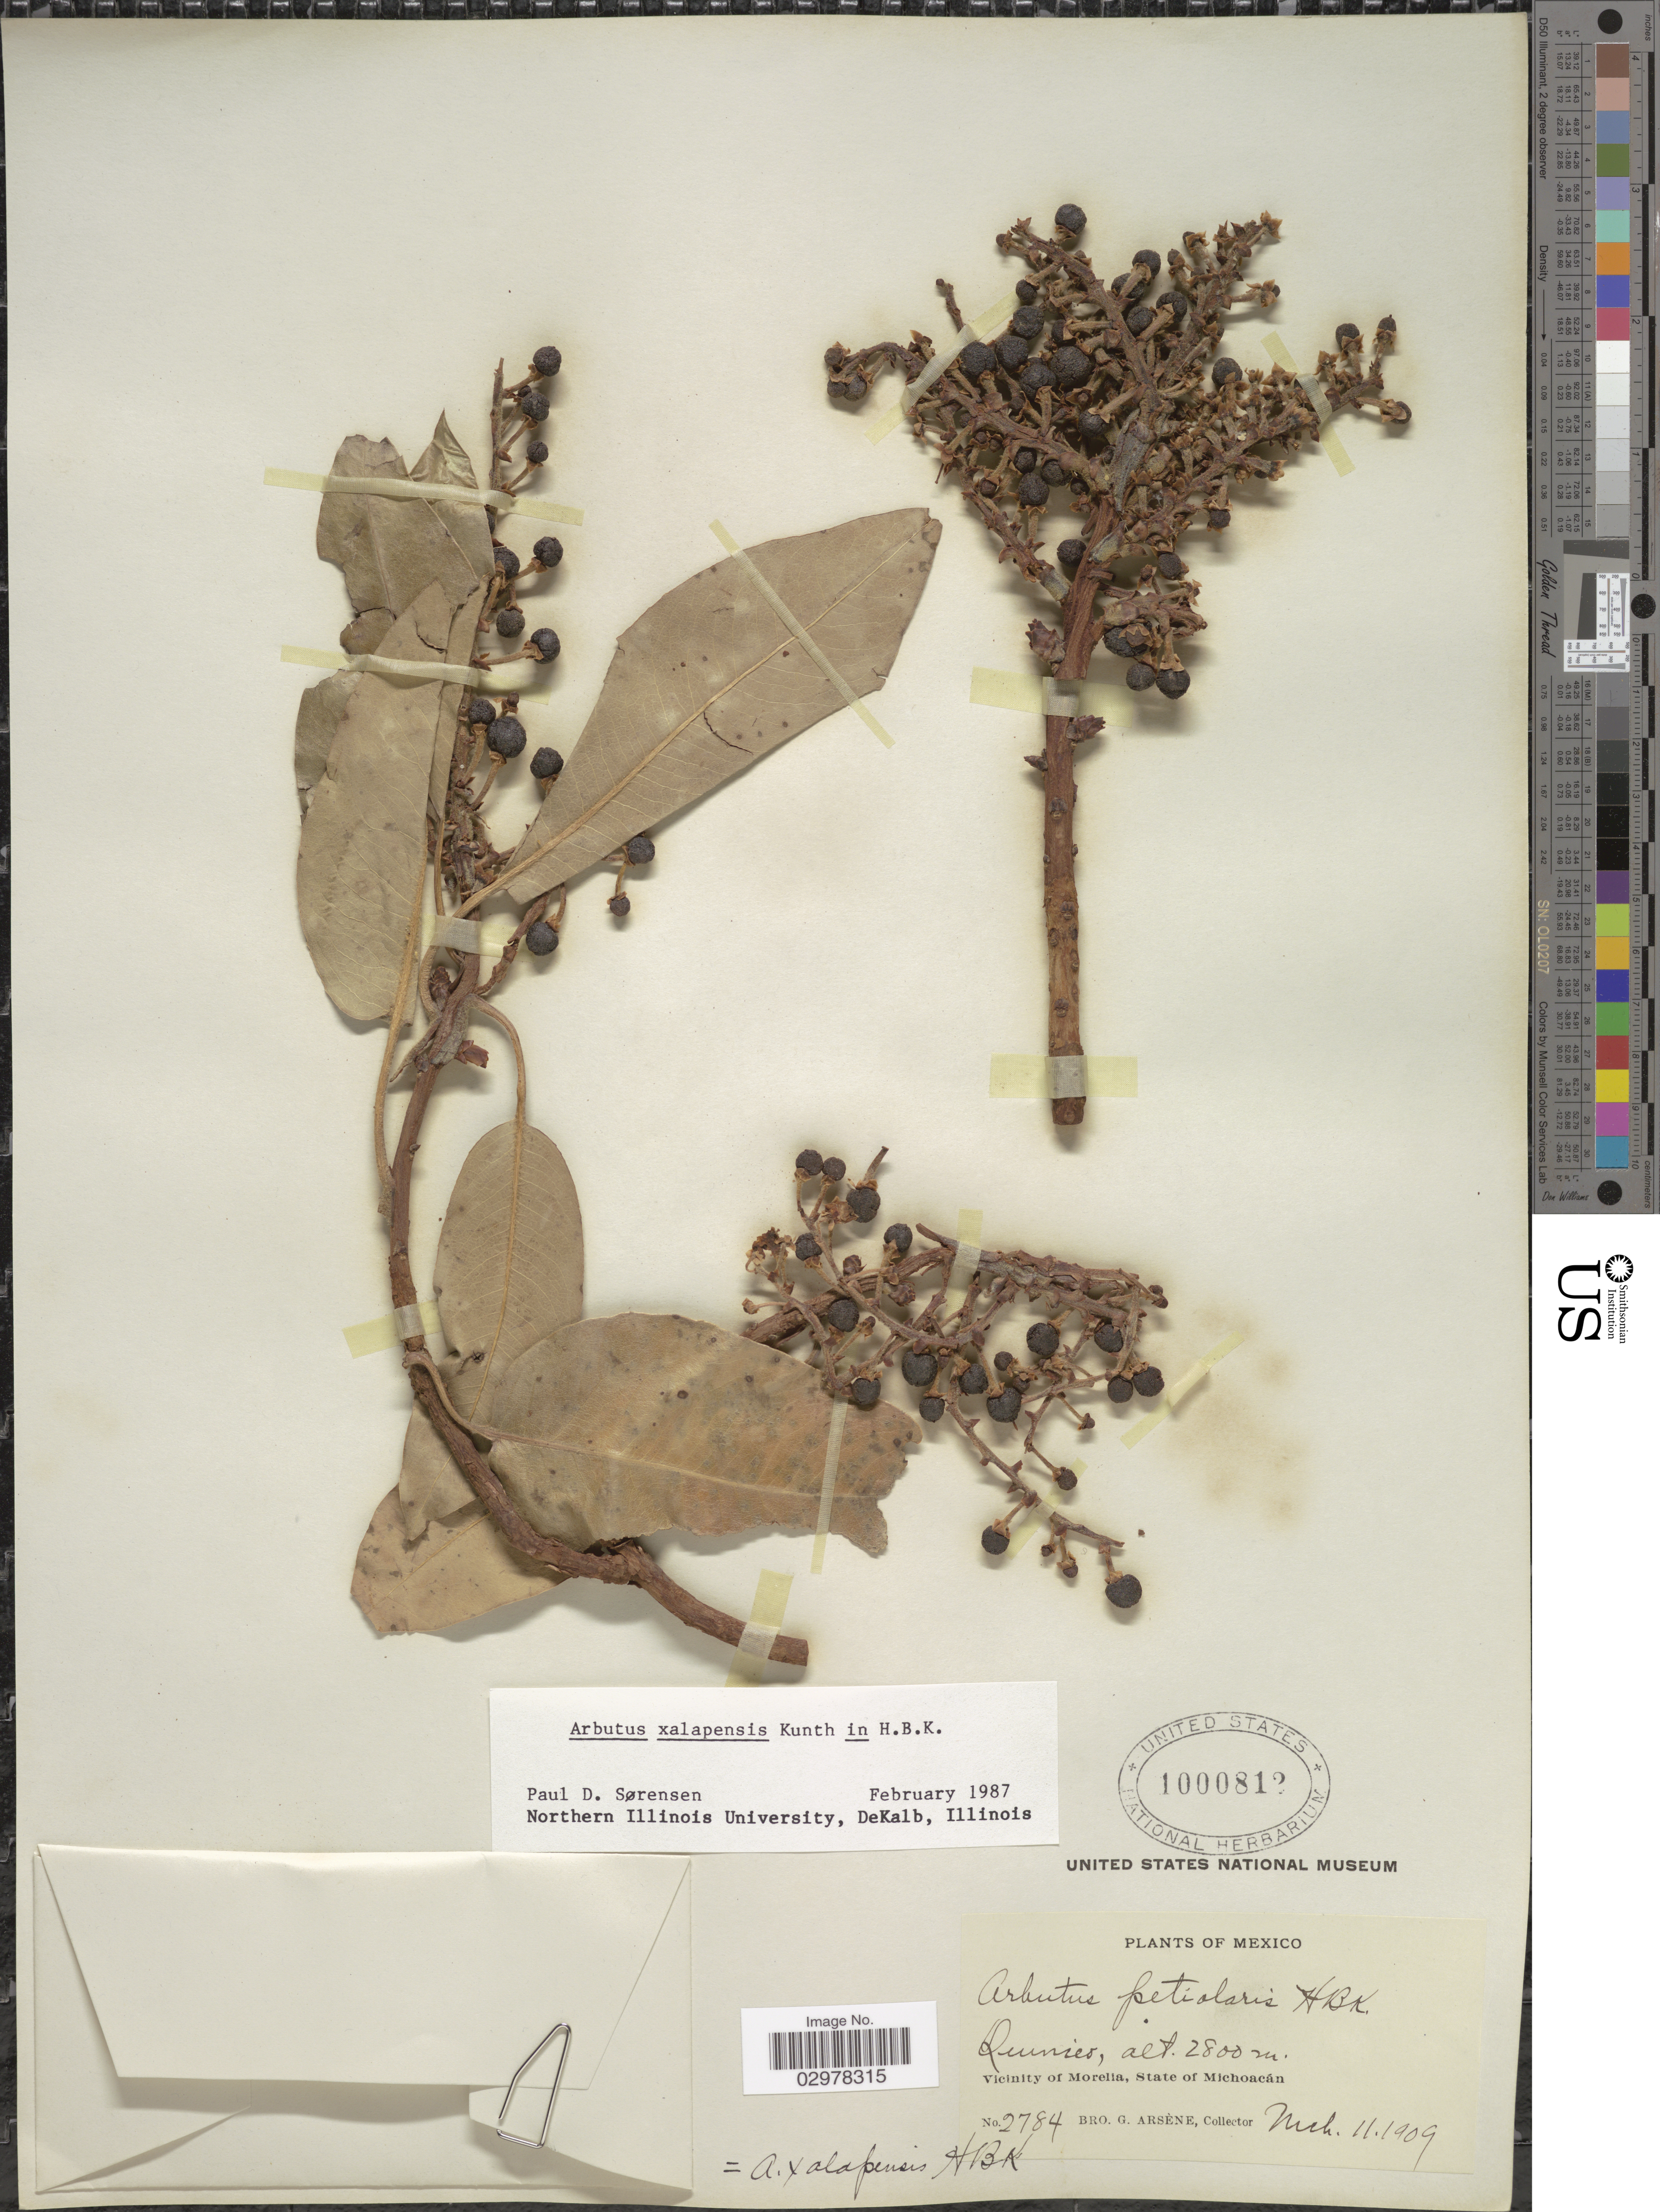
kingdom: Plantae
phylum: Tracheophyta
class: Magnoliopsida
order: Ericales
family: Ericaceae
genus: Arbutus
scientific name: Arbutus xalapensis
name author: Kunth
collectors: Bro. G. Arsène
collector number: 2784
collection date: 1909-03-11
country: Mexico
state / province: Michoacán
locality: Quinico, Vicinity of Morelia.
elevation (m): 2800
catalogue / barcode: US 100081